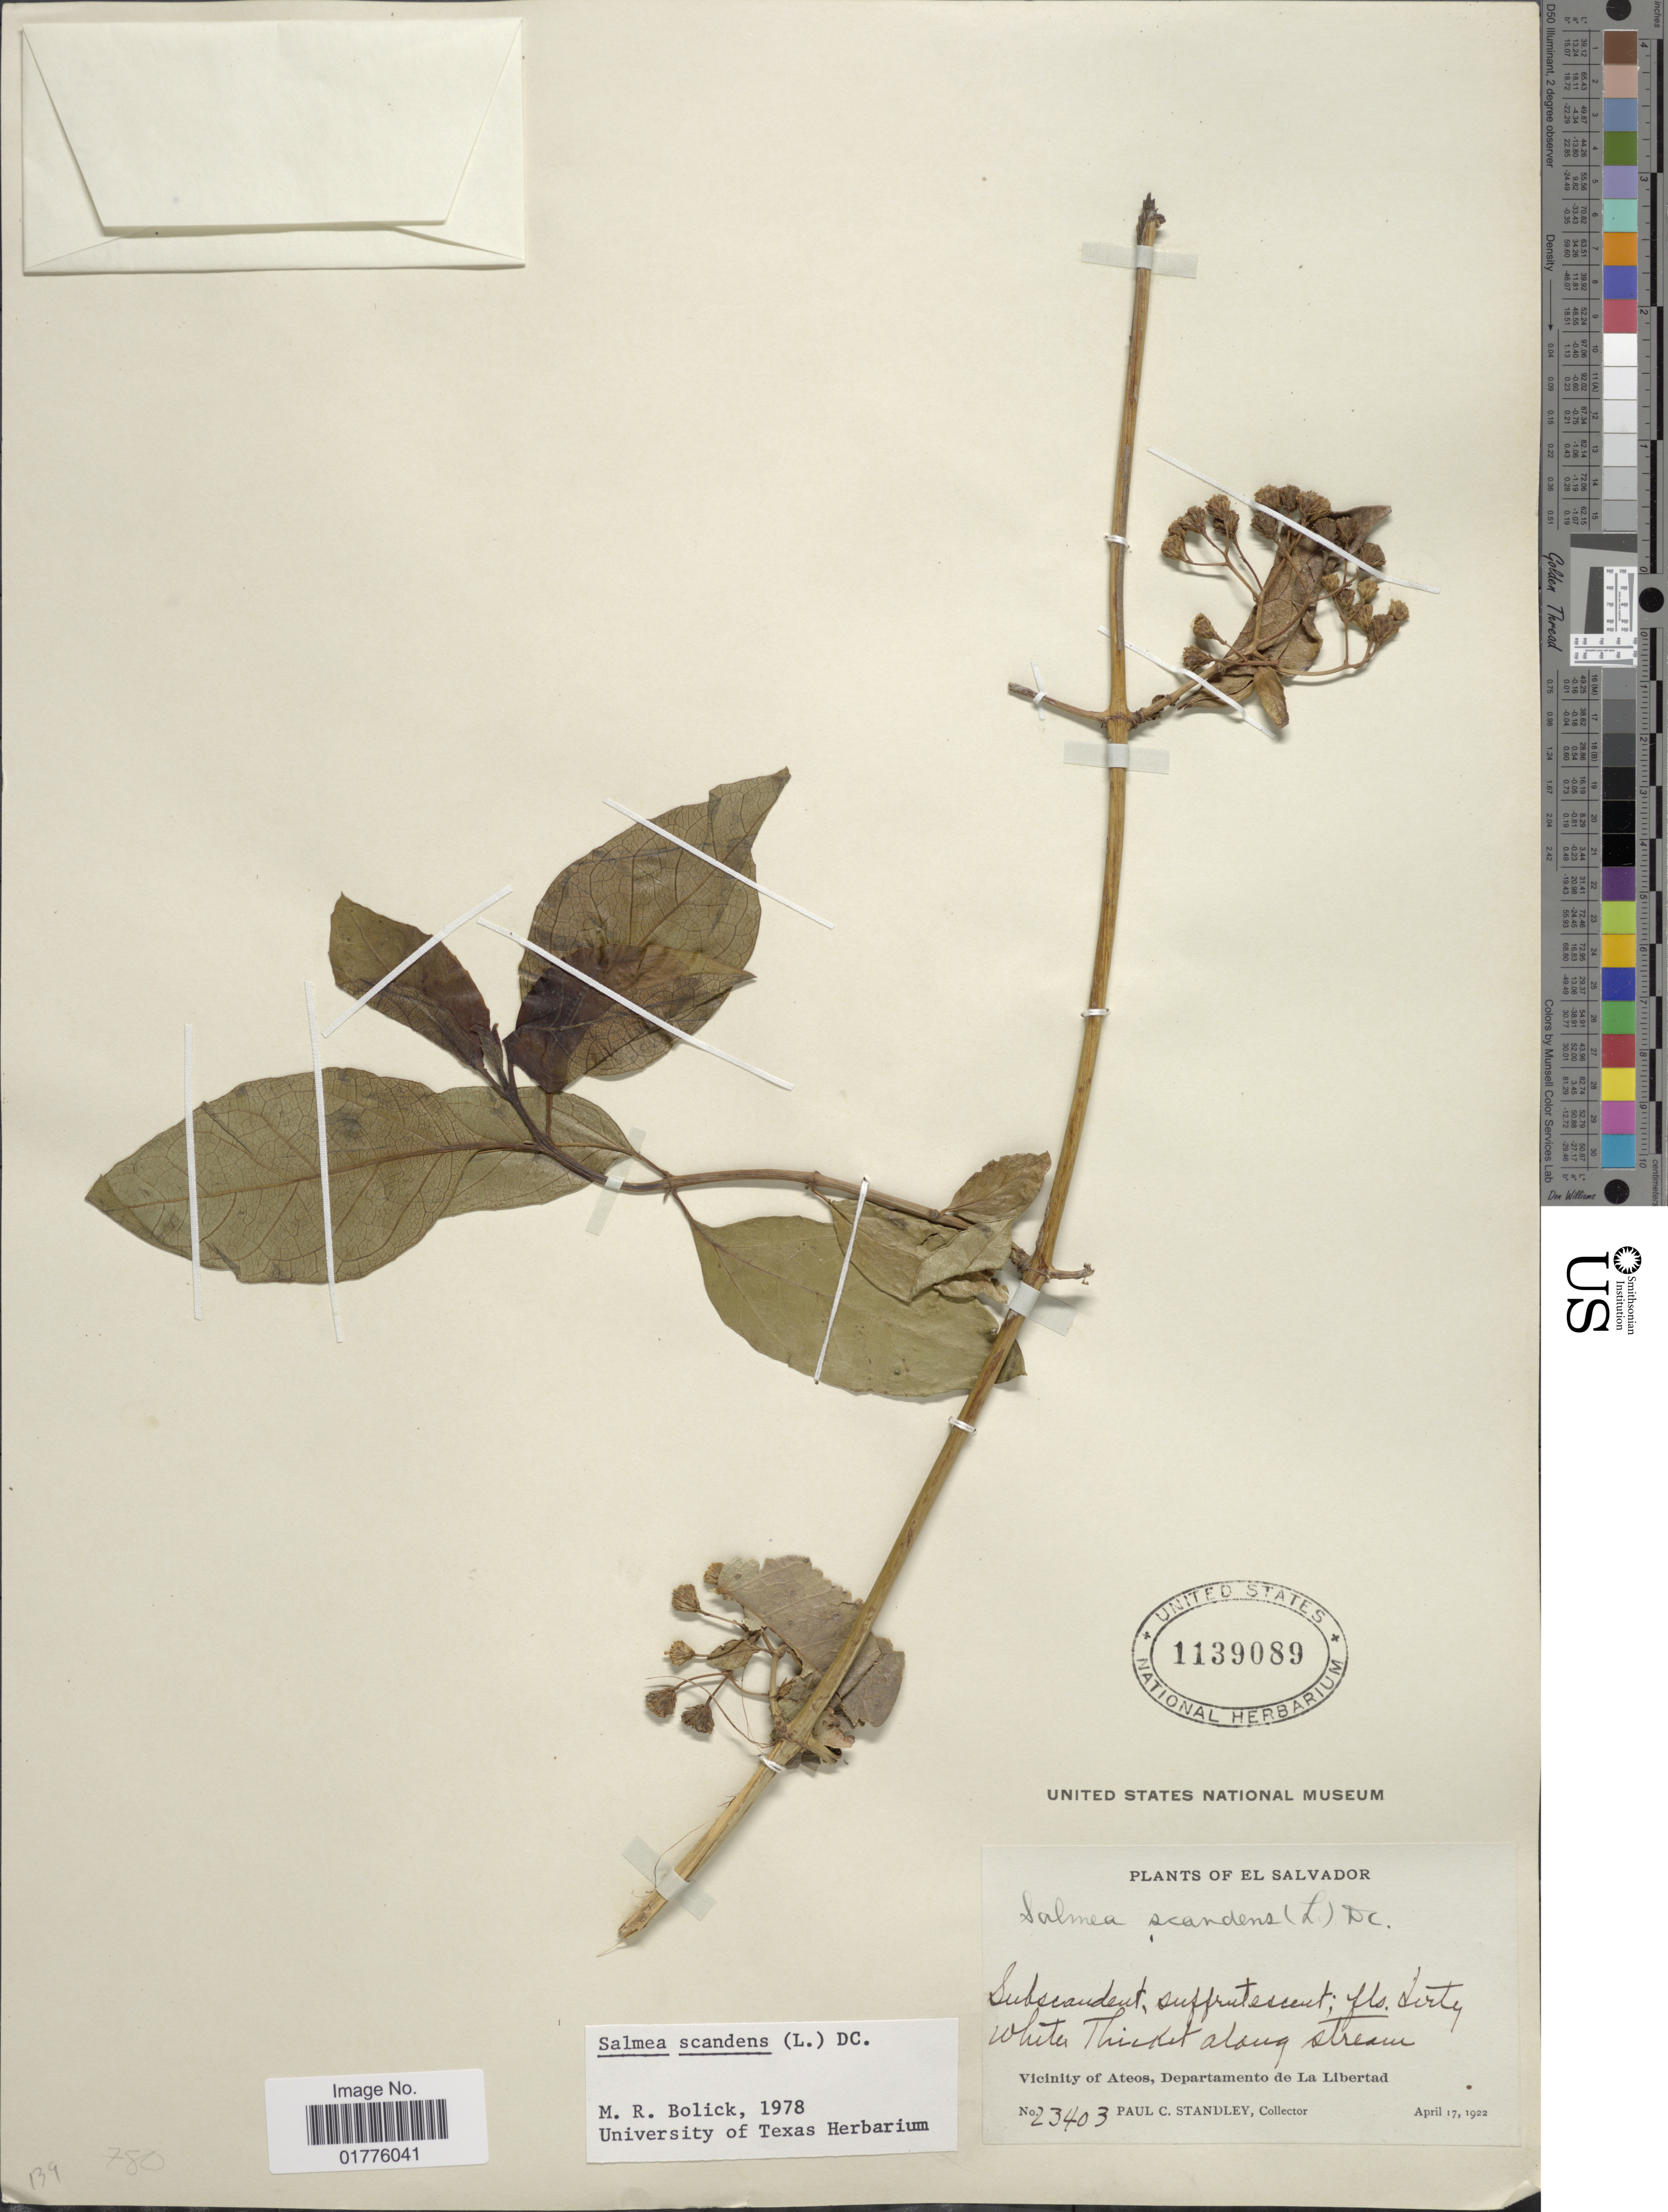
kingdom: Plantae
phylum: Tracheophyta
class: Magnoliopsida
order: Asterales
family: Asteraceae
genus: Salmea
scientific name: Salmea scandens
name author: (L.) DC.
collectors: P. C. Standley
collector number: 23403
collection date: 1922-04-17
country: El Salvador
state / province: La Libertad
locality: Vicinity of Ateos, Departamento de La Libertad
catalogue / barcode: US 1139089